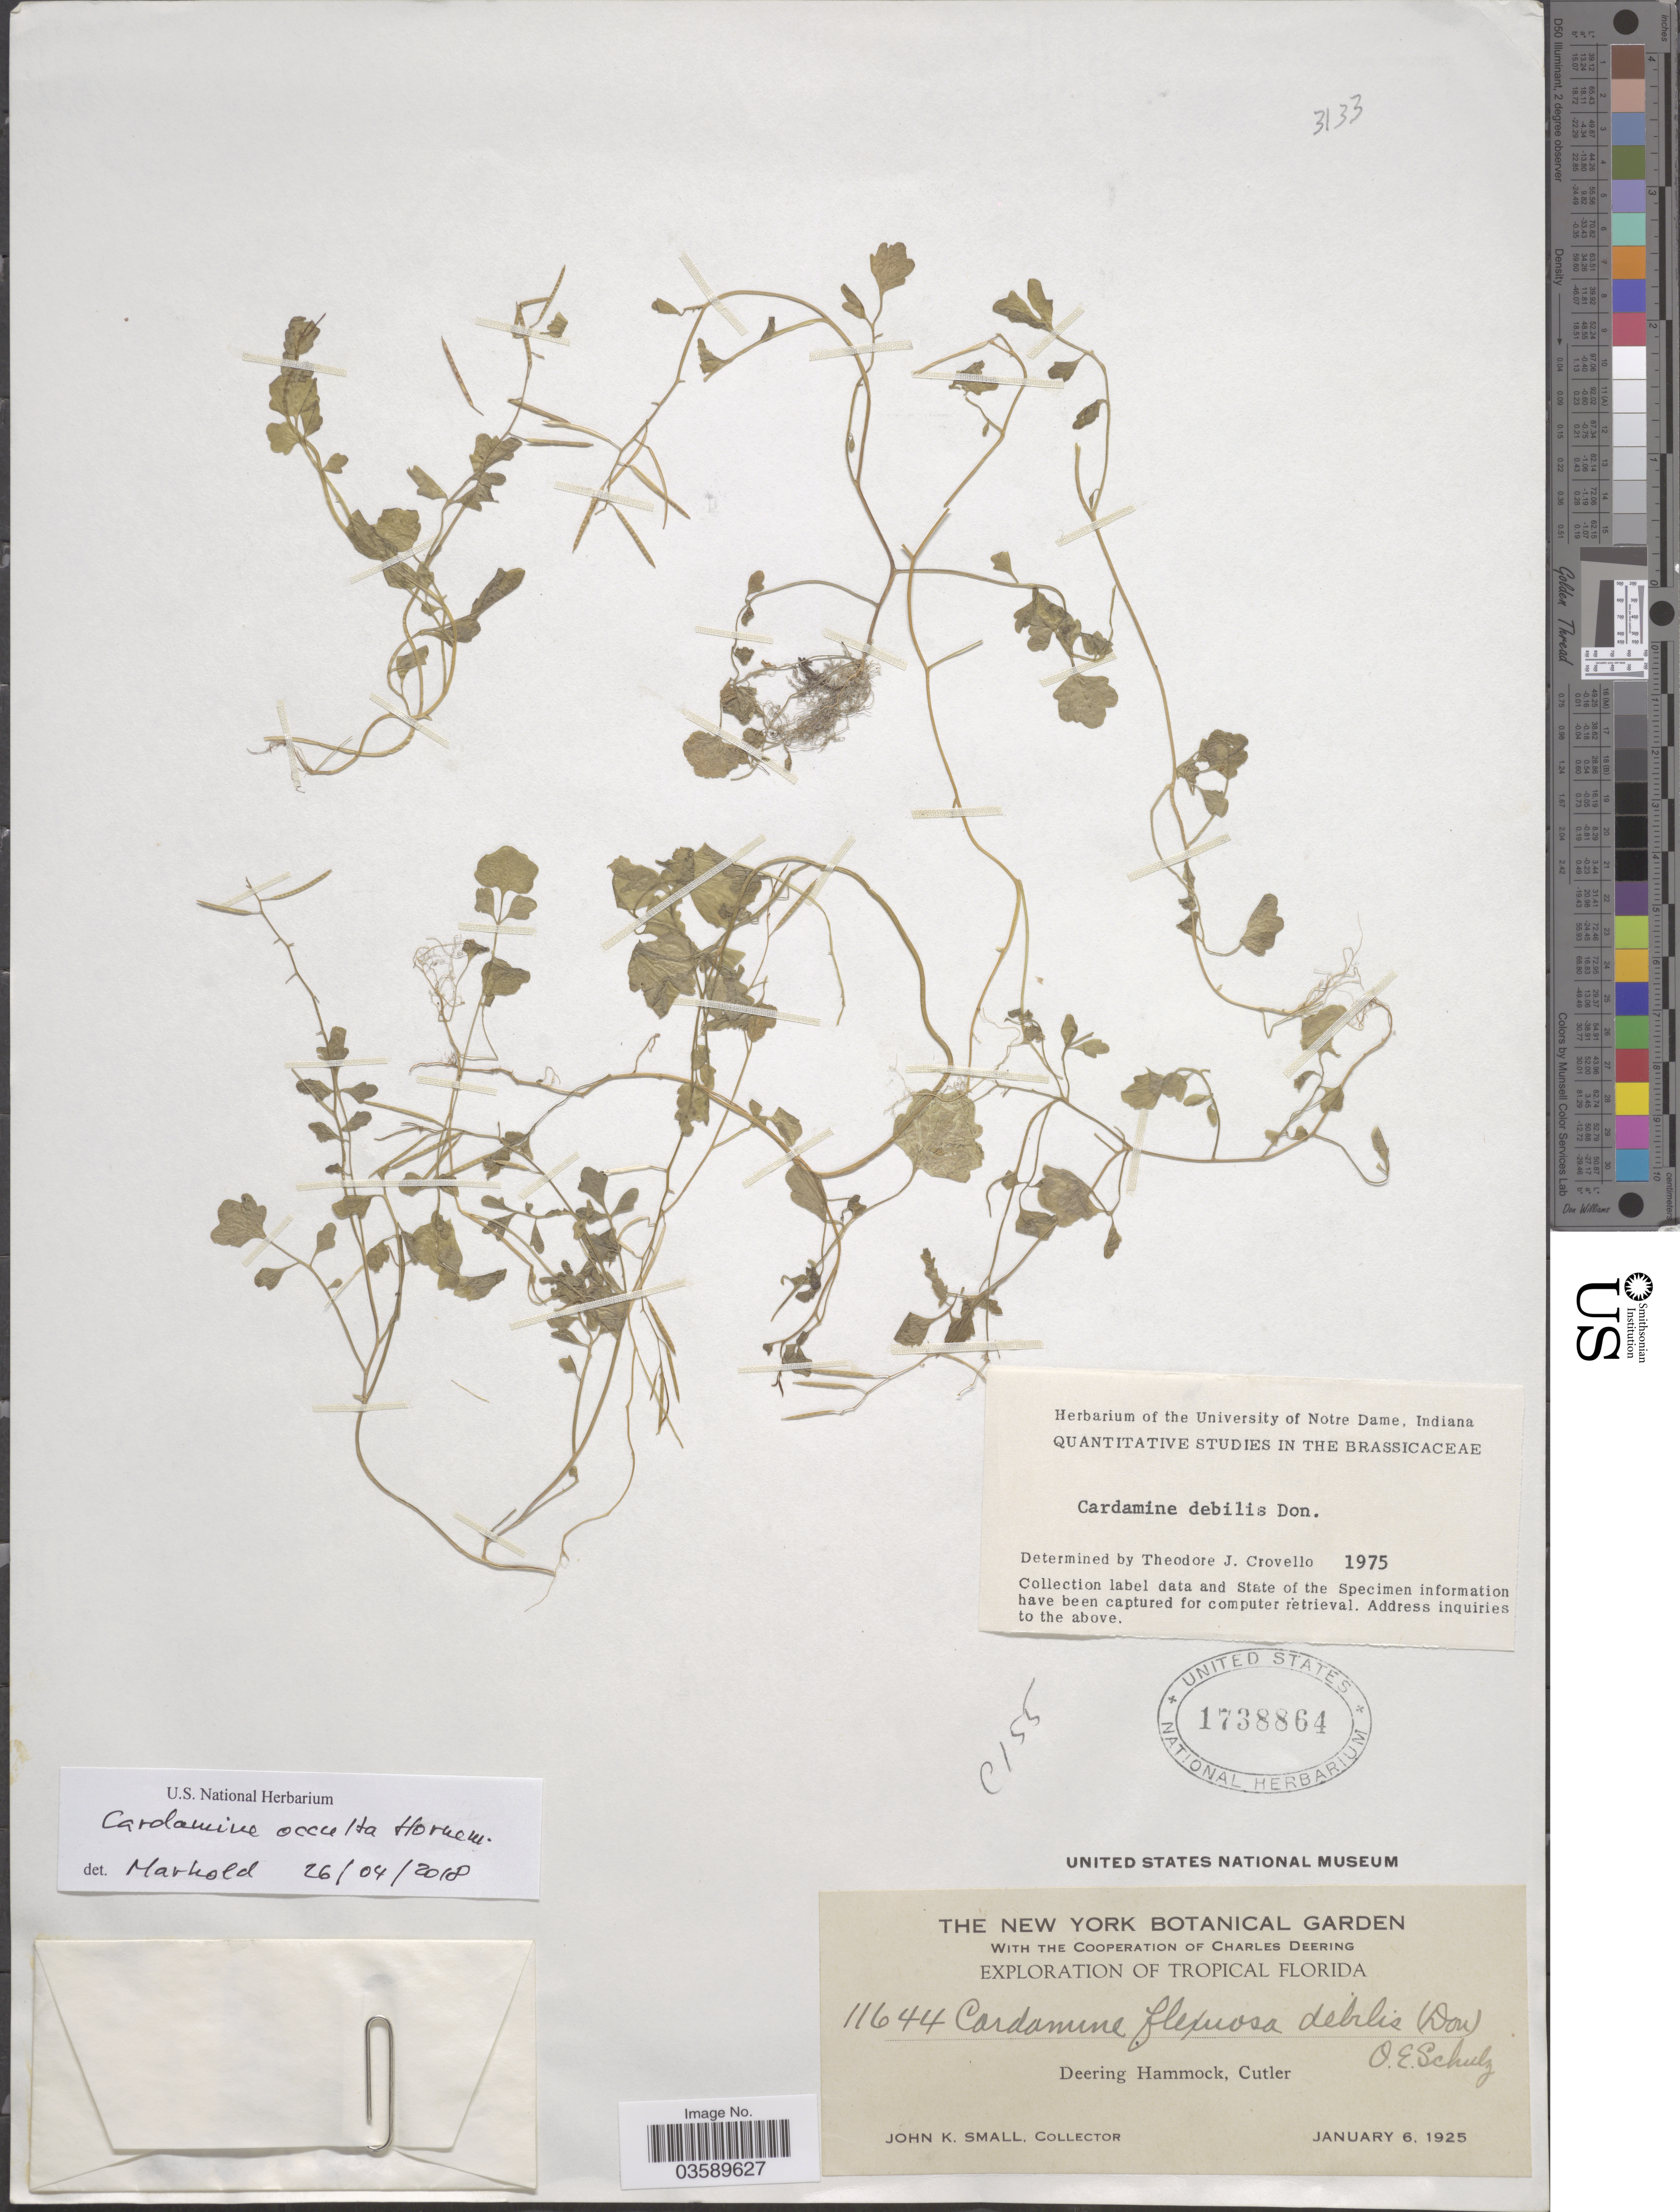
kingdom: Plantae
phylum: Tracheophyta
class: Magnoliopsida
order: Brassicales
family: Brassicaceae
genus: Cardamine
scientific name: Cardamine occulta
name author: Hornem.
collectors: J. K. Small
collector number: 11644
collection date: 1925-01-06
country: United States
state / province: Florida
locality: Tropical Florida. Deering Hammock, Cutler.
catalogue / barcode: US 1738864